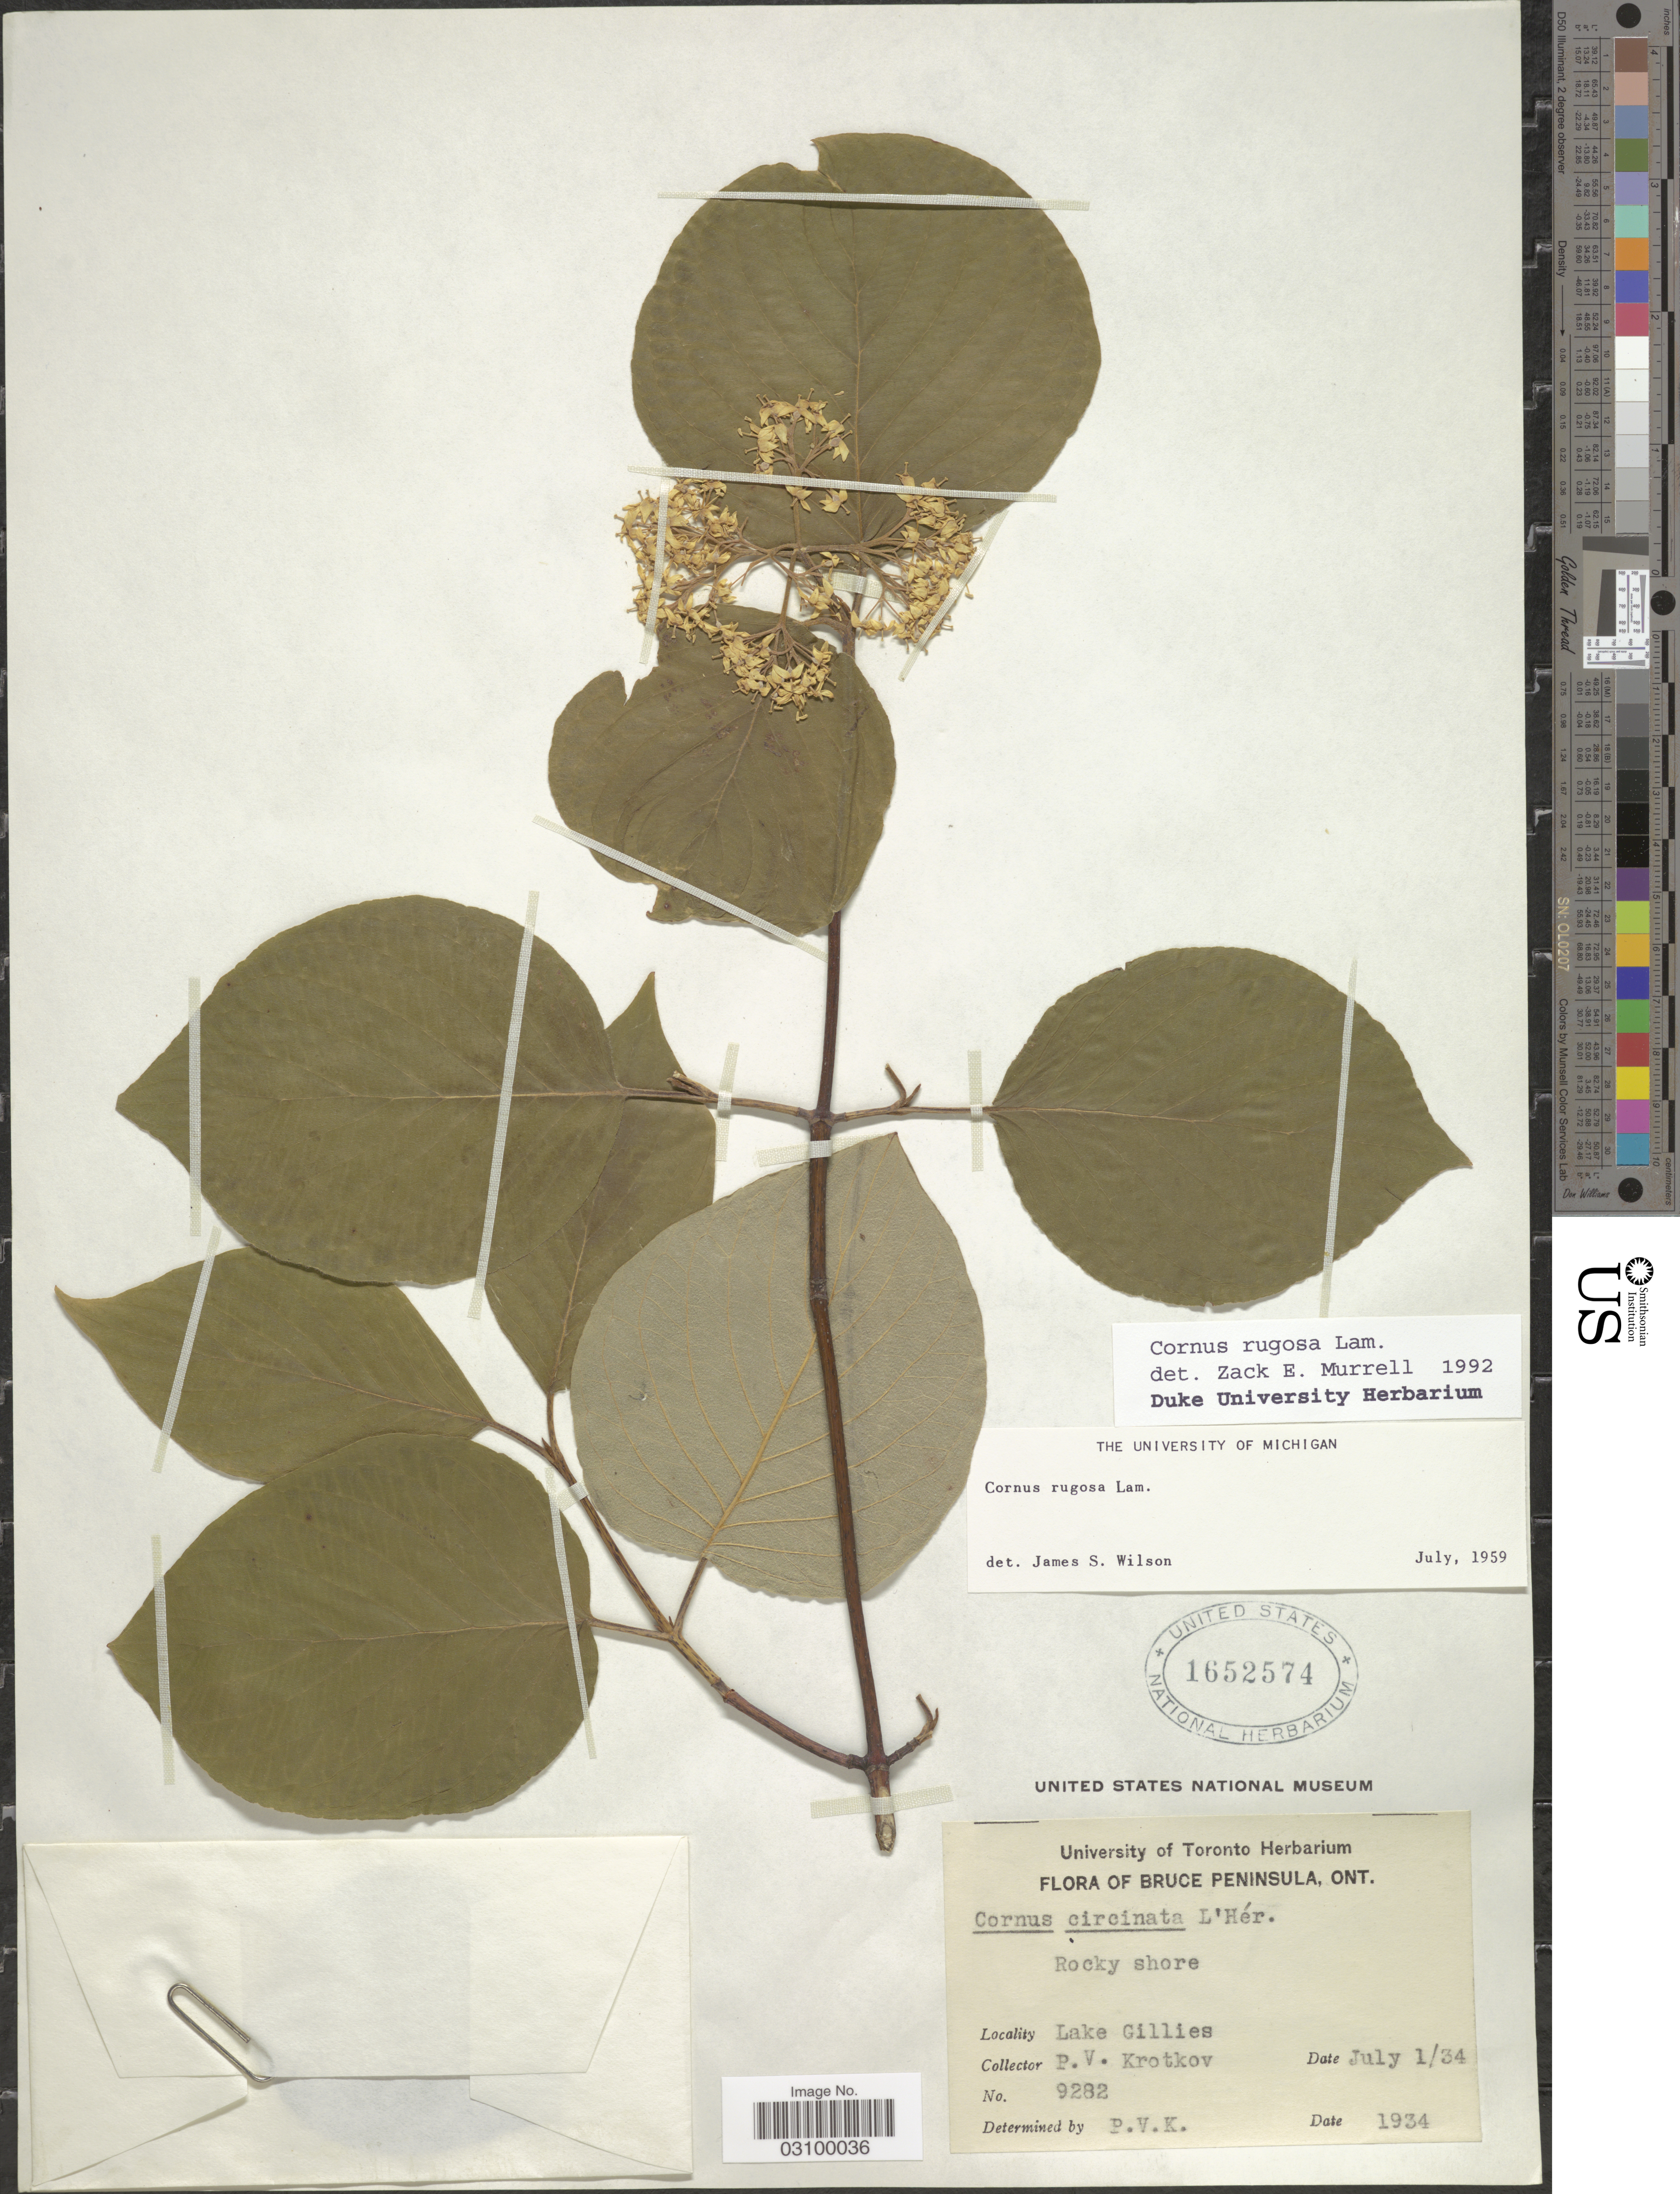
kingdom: Plantae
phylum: Tracheophyta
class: Magnoliopsida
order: Cornales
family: Cornaceae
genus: Cornus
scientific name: Cornus rugosa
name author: Lam.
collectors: P. V. Krotkov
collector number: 9282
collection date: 1934-07-01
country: Canada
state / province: Ontario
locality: Bruce Peninsula. Rocky shore. Lake Gillies.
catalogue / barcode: US 1652574